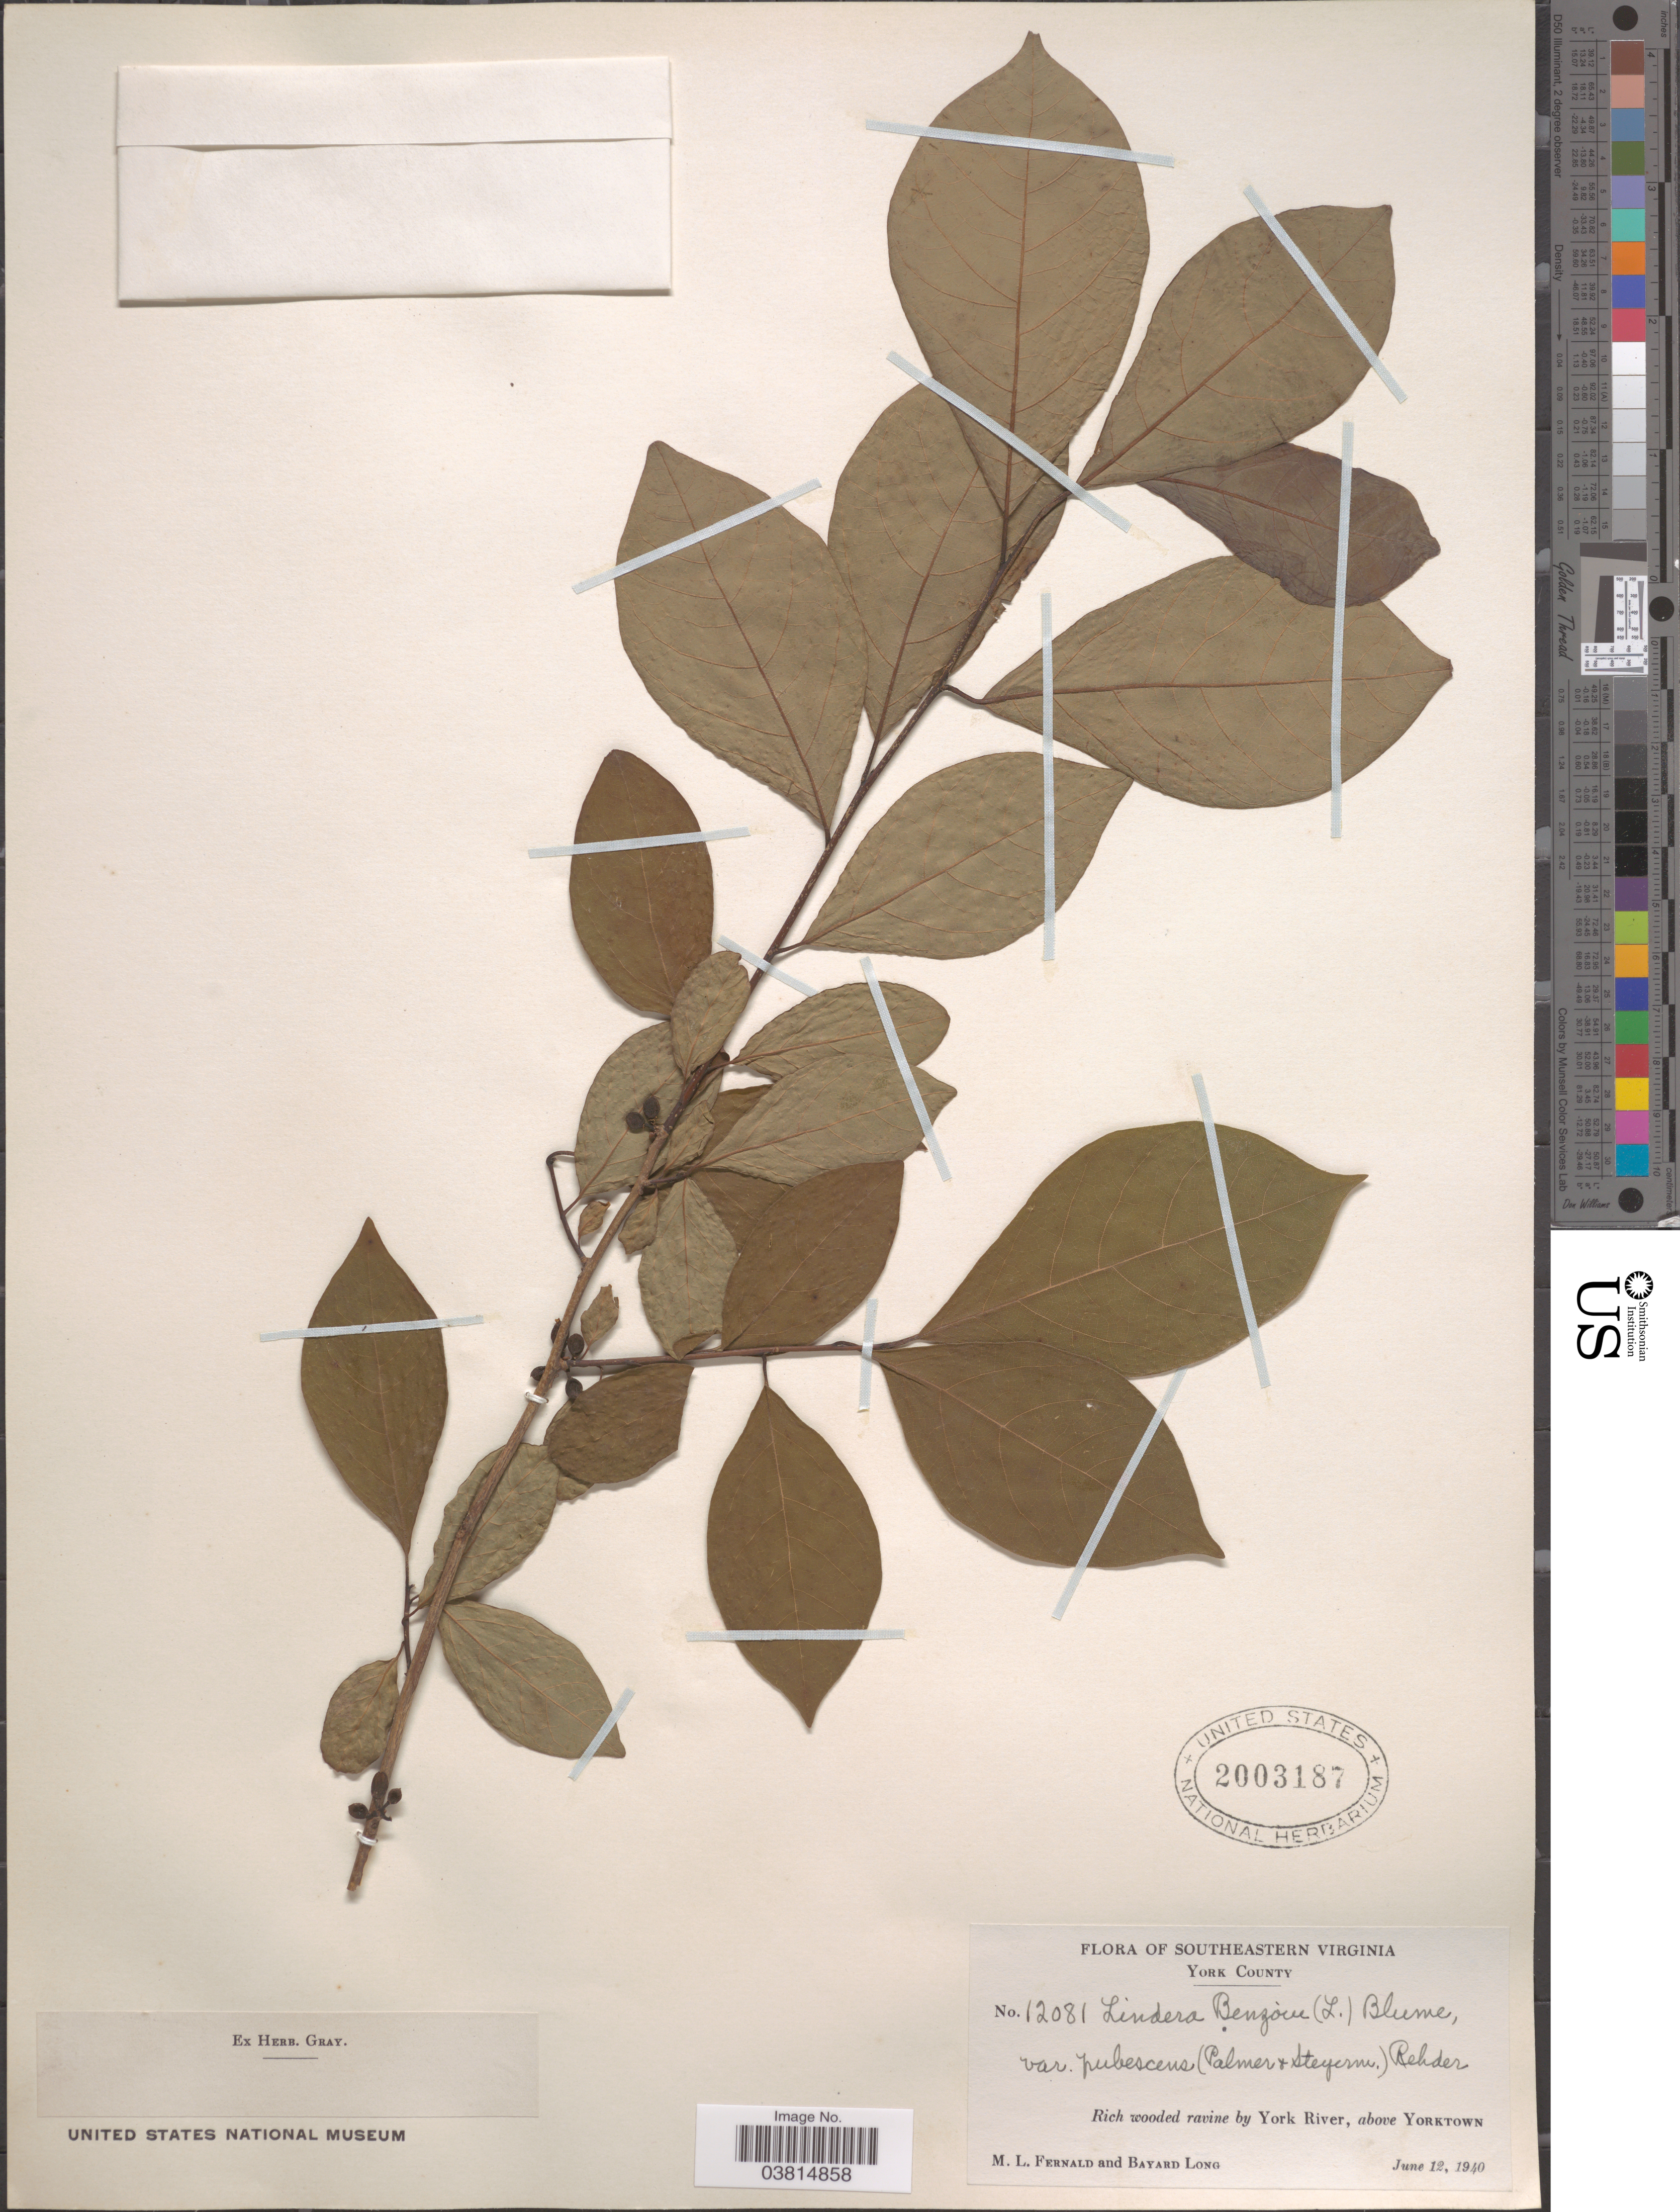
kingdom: Plantae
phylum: Tracheophyta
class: Magnoliopsida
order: Laurales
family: Lauraceae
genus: Lindera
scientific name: Lindera benzoin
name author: (L.) Blume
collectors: M. L. Fernald & B. Long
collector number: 12081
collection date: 1940-06-12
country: United States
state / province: Virginia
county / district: York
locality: Southeastern Virginia. York County. Rich wooded ravine by York River, above Yorktown.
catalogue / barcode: US 2003187